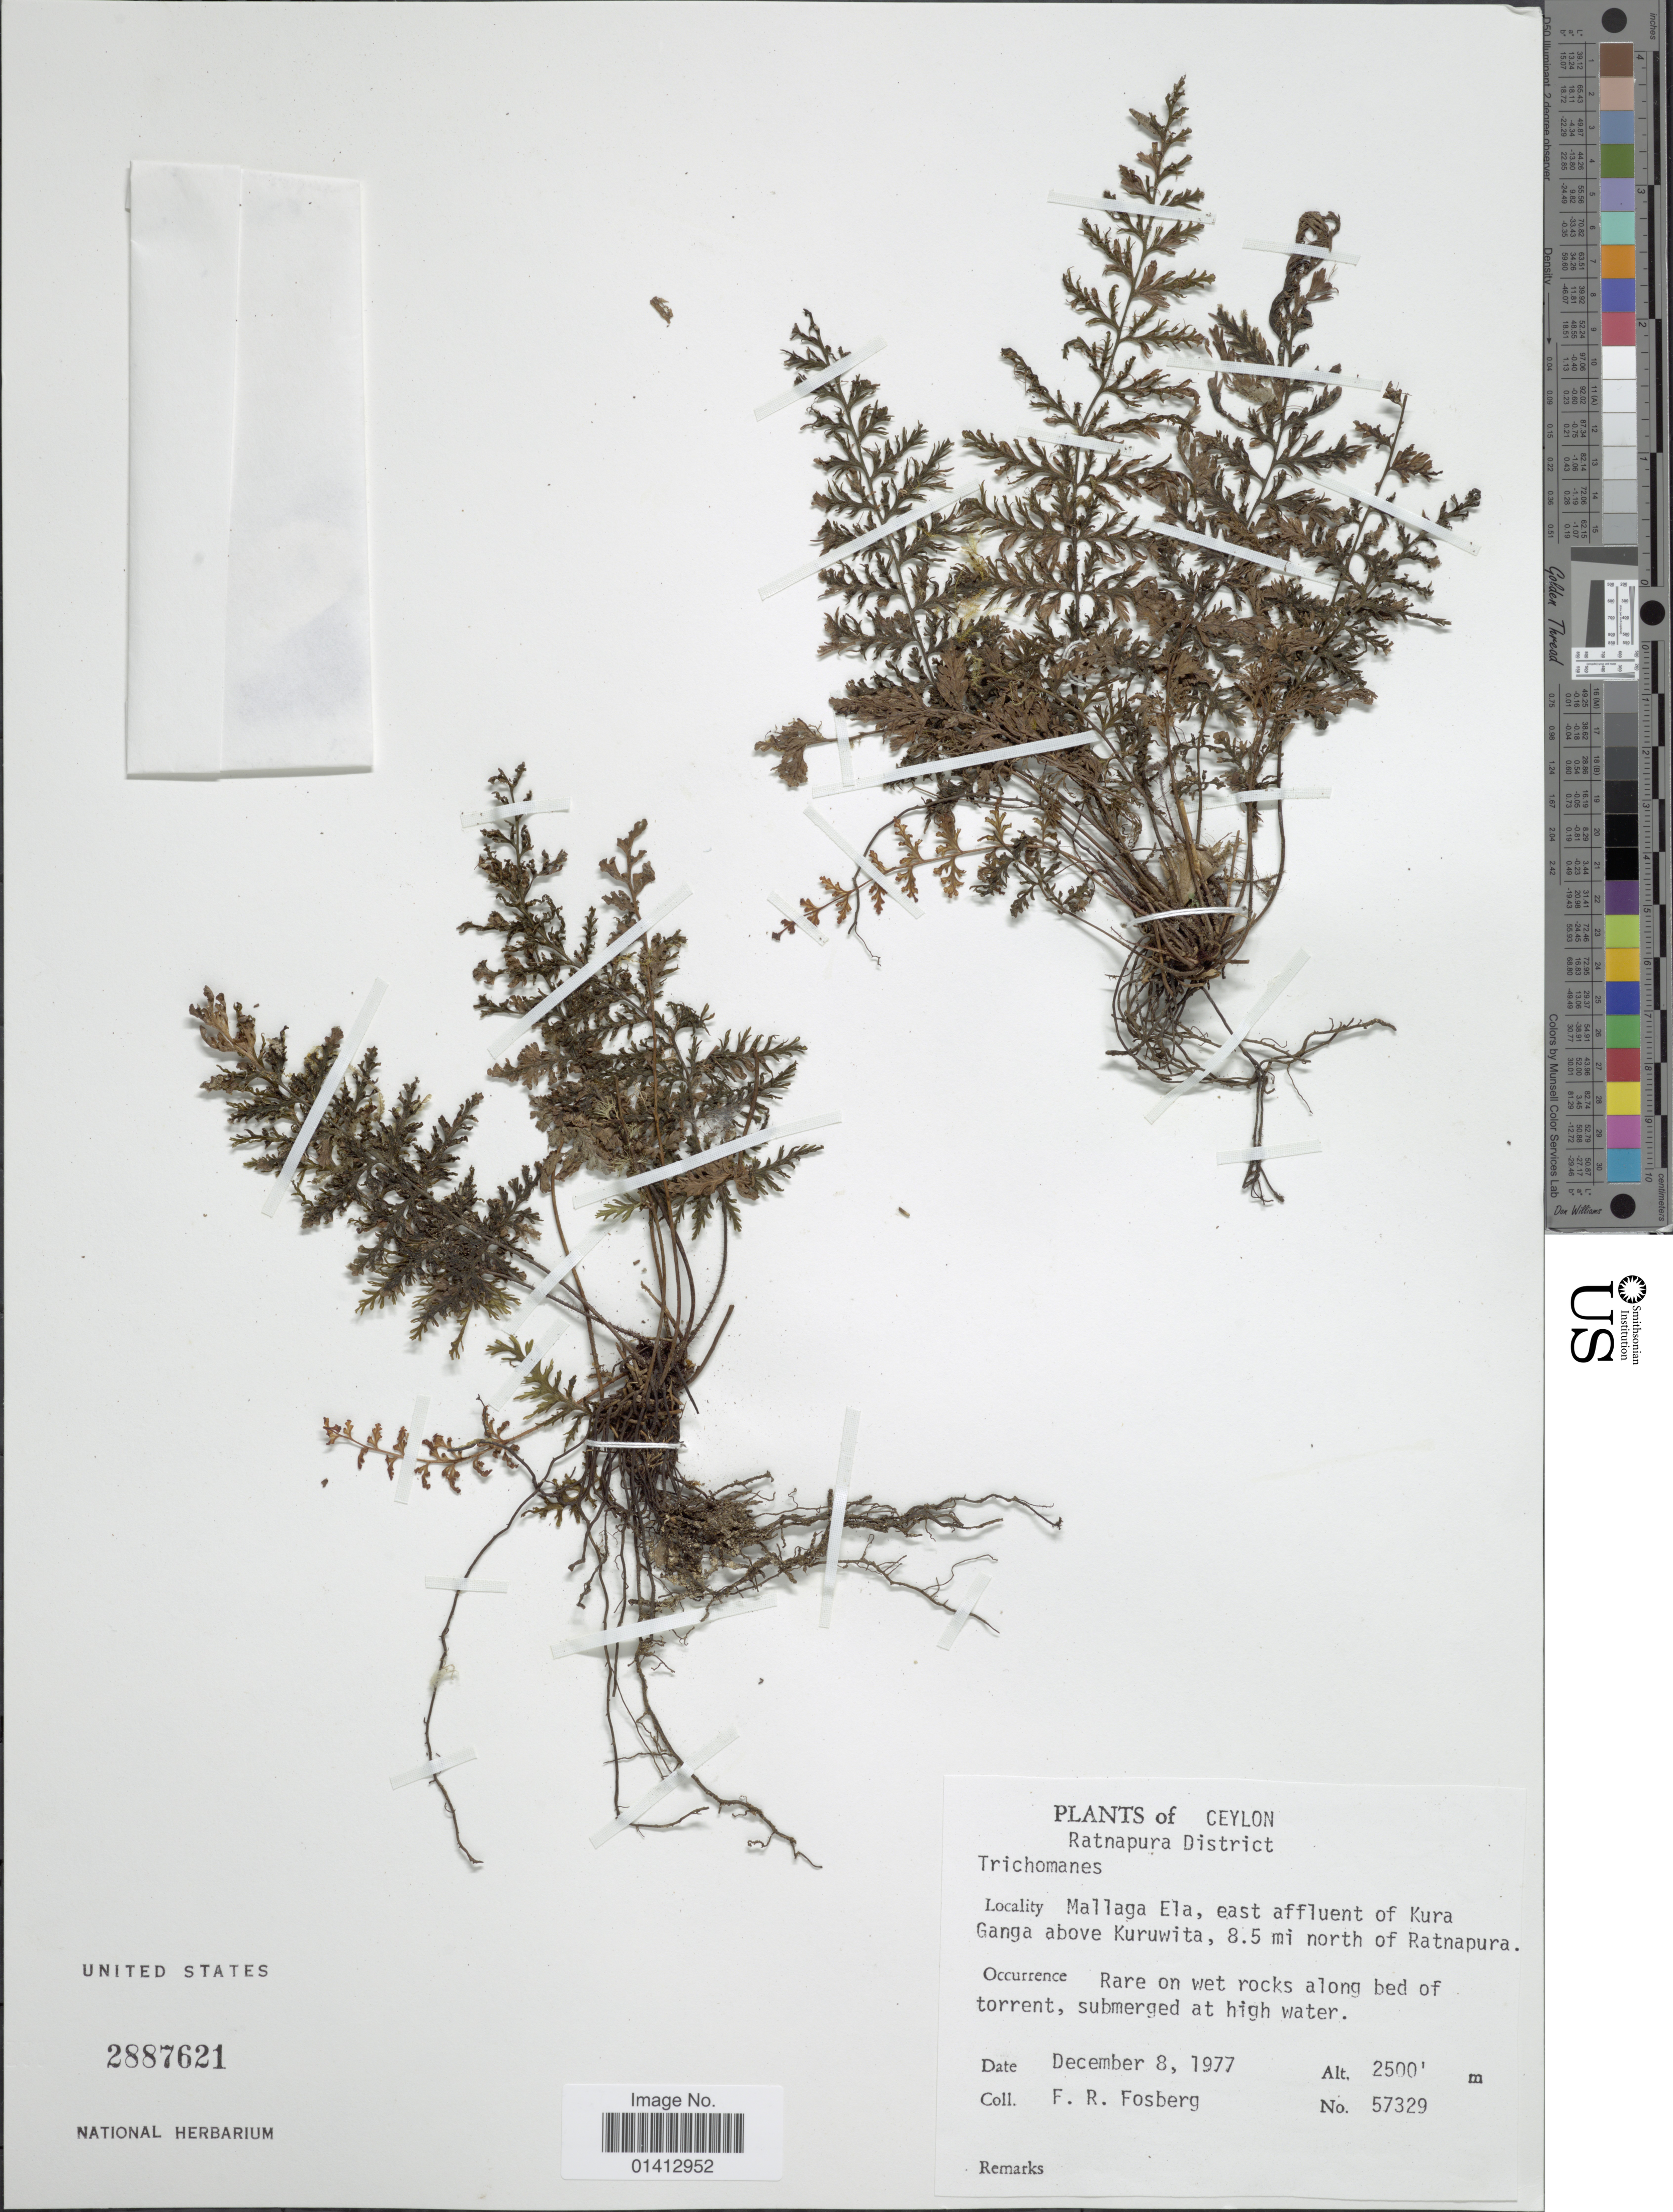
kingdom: Plantae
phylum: Tracheophyta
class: Polypodiopsida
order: Hymenophyllales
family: Hymenophyllaceae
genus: Crepidomanes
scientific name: Crepidomanes sp.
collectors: F. R. Fosberg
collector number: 57329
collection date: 1977-12-08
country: Sri Lanka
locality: Ceylon, Ratnapura District, Mallaga Ela, east affluent of Kura Ganga above Kuruwita, 8.5 mi north of Ratnapura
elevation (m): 2500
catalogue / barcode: US 2887621